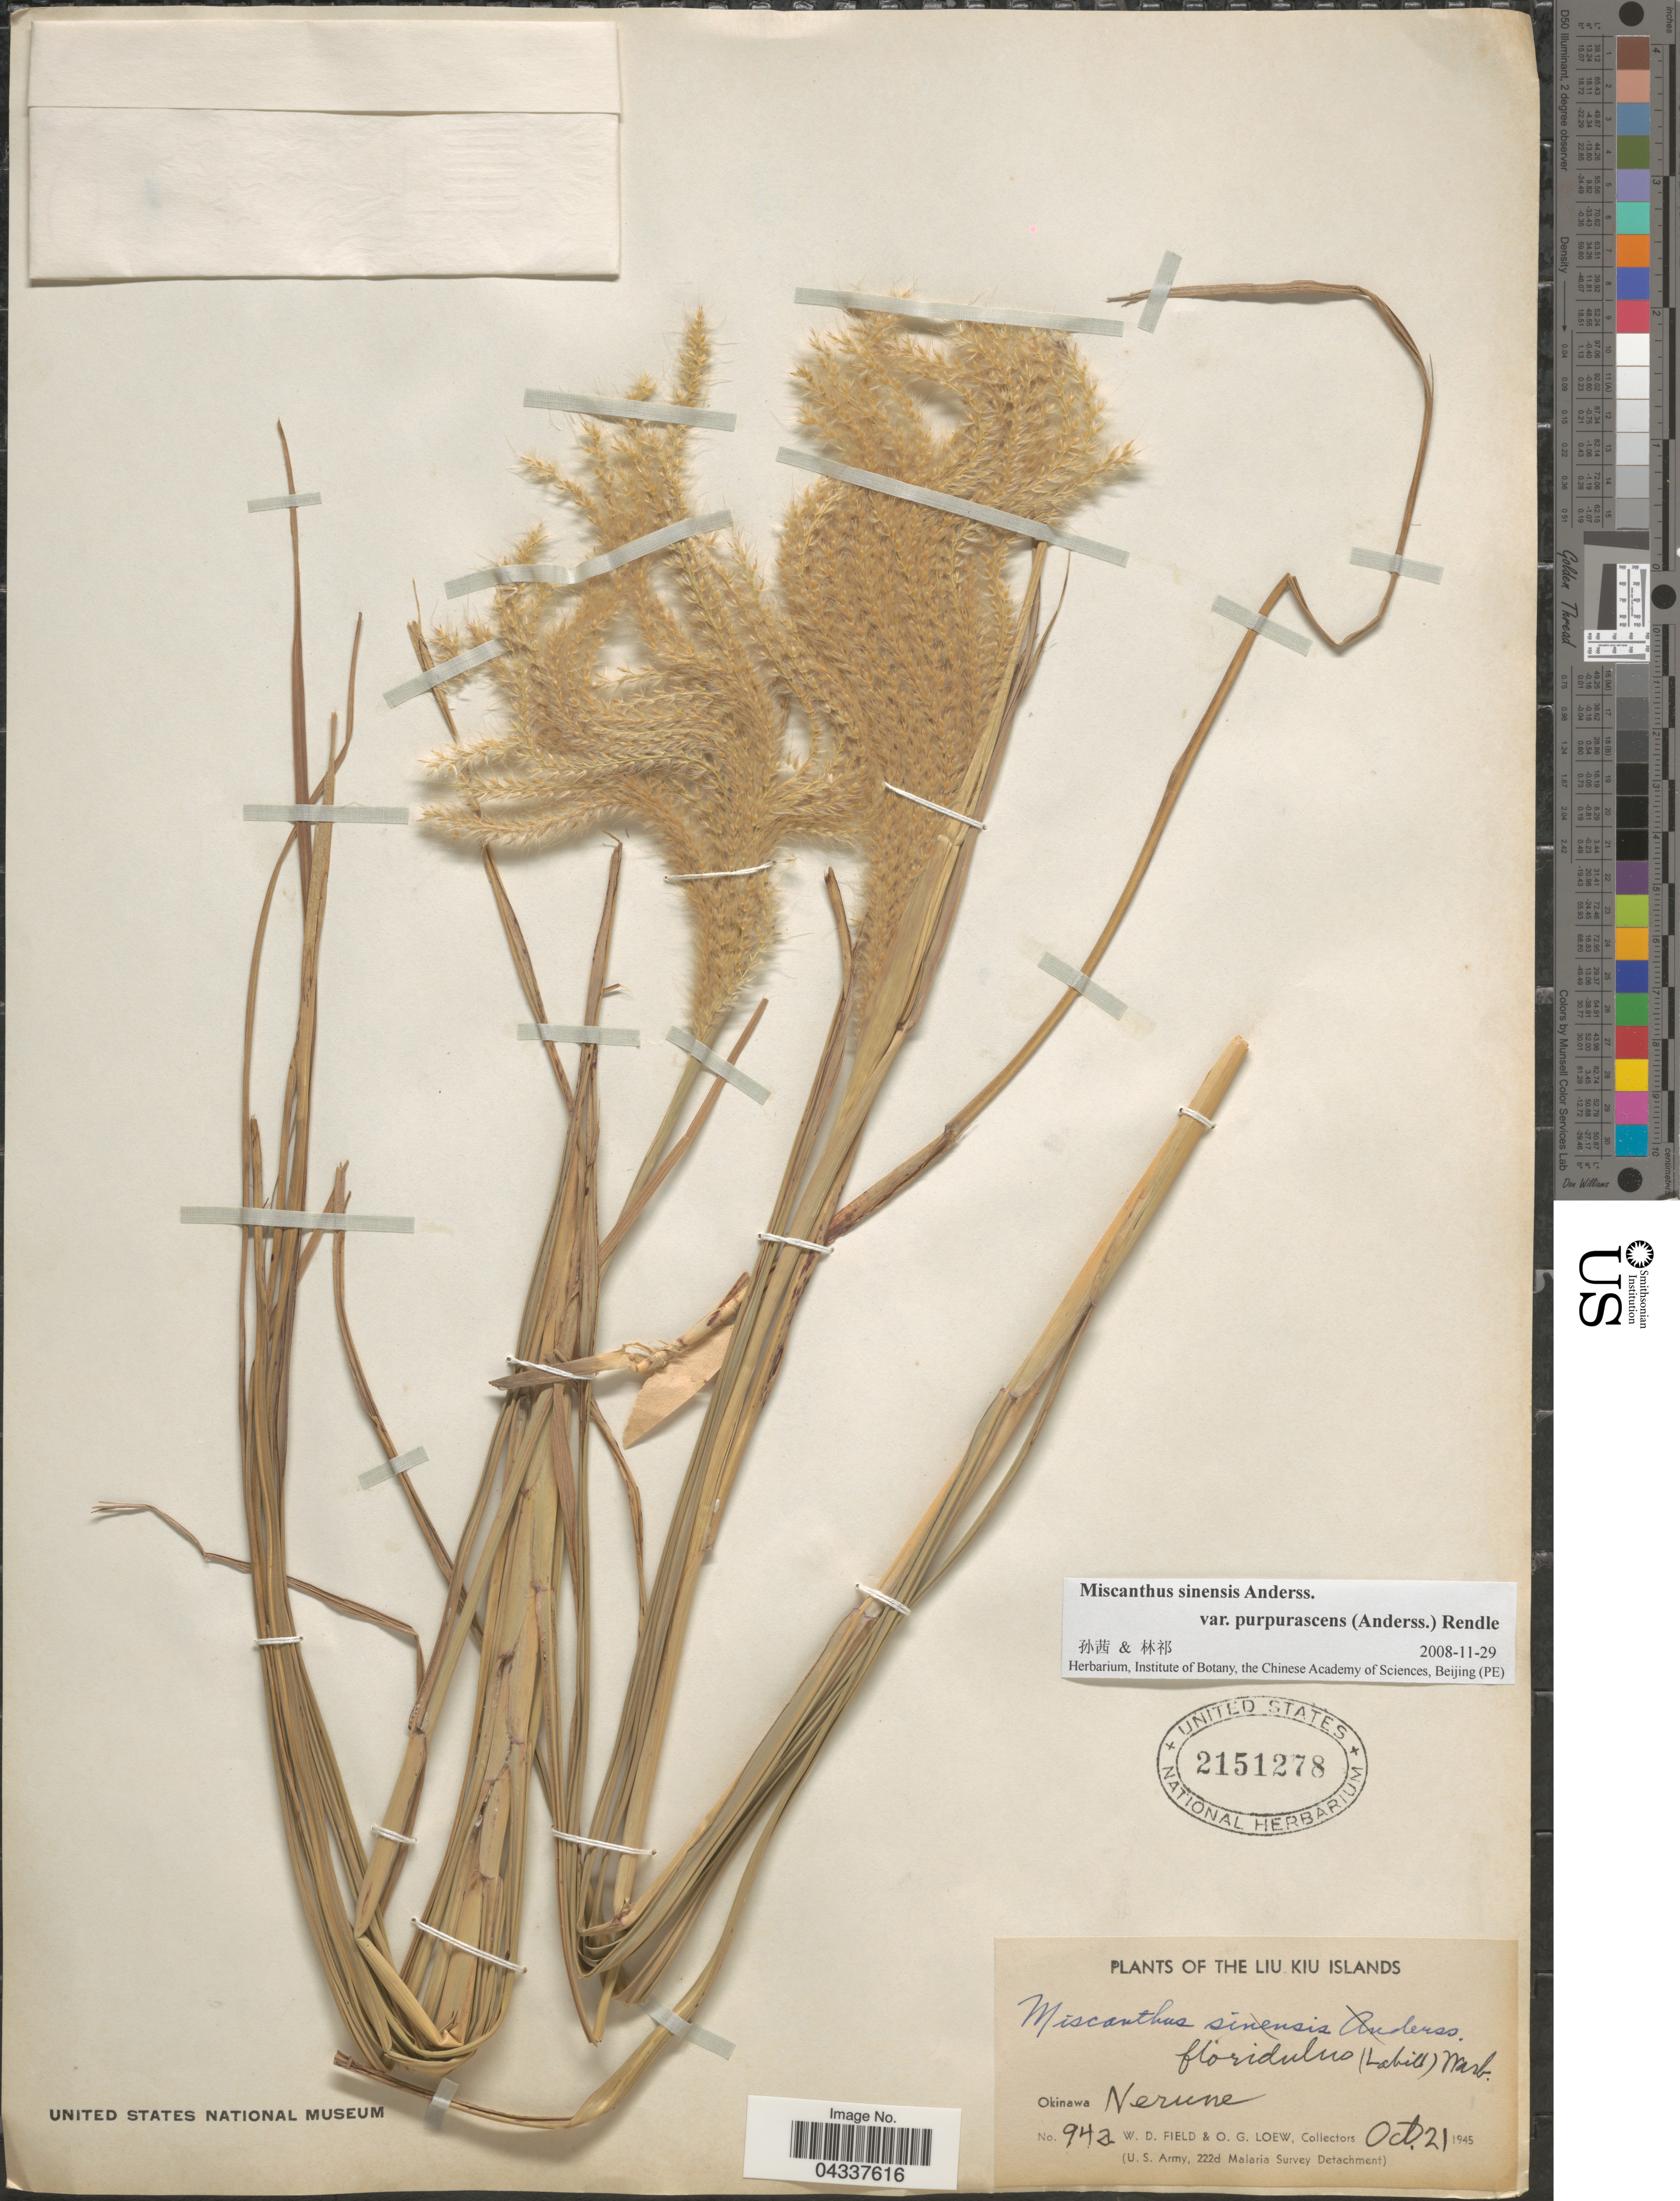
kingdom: Plantae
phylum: Tracheophyta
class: Liliopsida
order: Poales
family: Poaceae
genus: Miscanthus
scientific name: Miscanthus sinensis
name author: Andersson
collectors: W. D. Field & O. G. Loew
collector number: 94a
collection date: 1945-10-21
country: Japan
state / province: Okinawa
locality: Okinawa. Nerune. (U. S. Army, 222d Malaria Survey Detachment).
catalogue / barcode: US 2151278